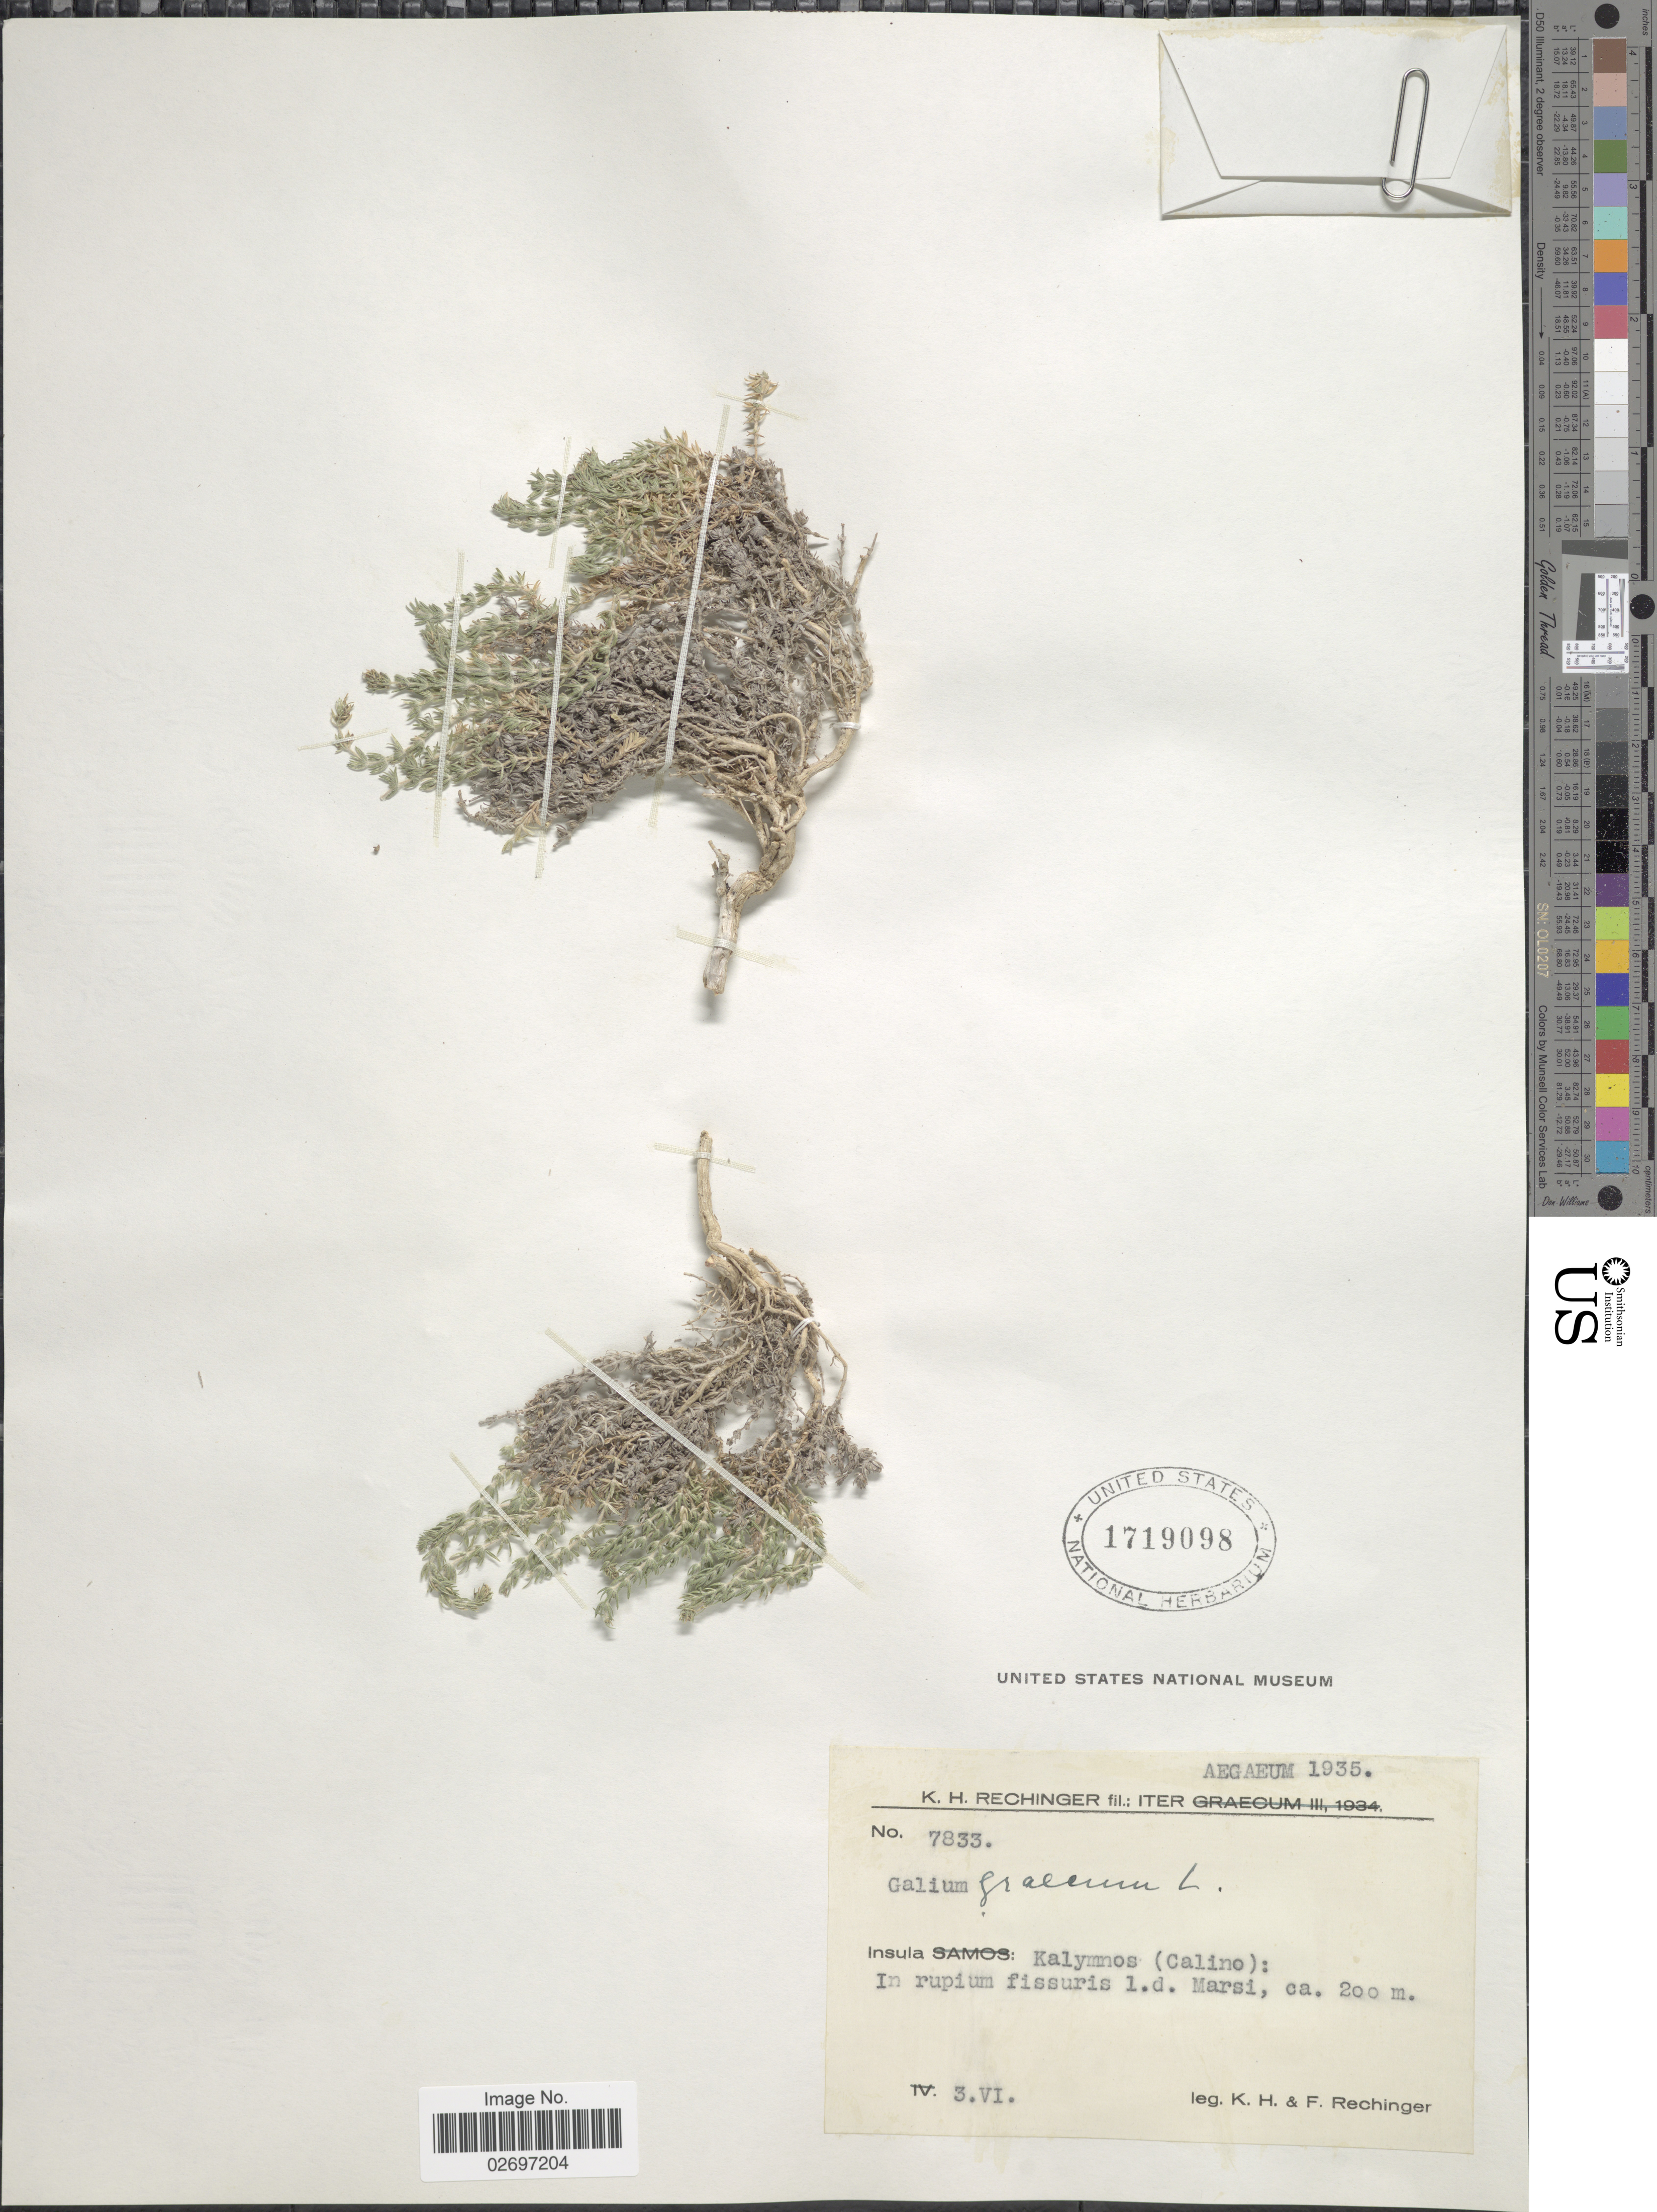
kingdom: Plantae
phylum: Tracheophyta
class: Magnoliopsida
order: Gentianales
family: Rubiaceae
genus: Galium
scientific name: Galium graecum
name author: L.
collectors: K. H. Rechinger & F. Rechinger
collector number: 7833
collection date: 1935-06-03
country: Greece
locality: Insula: Kalymnos (Calino): in rupim fissuris l.d. Marsi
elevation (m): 200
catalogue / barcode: US 1719098